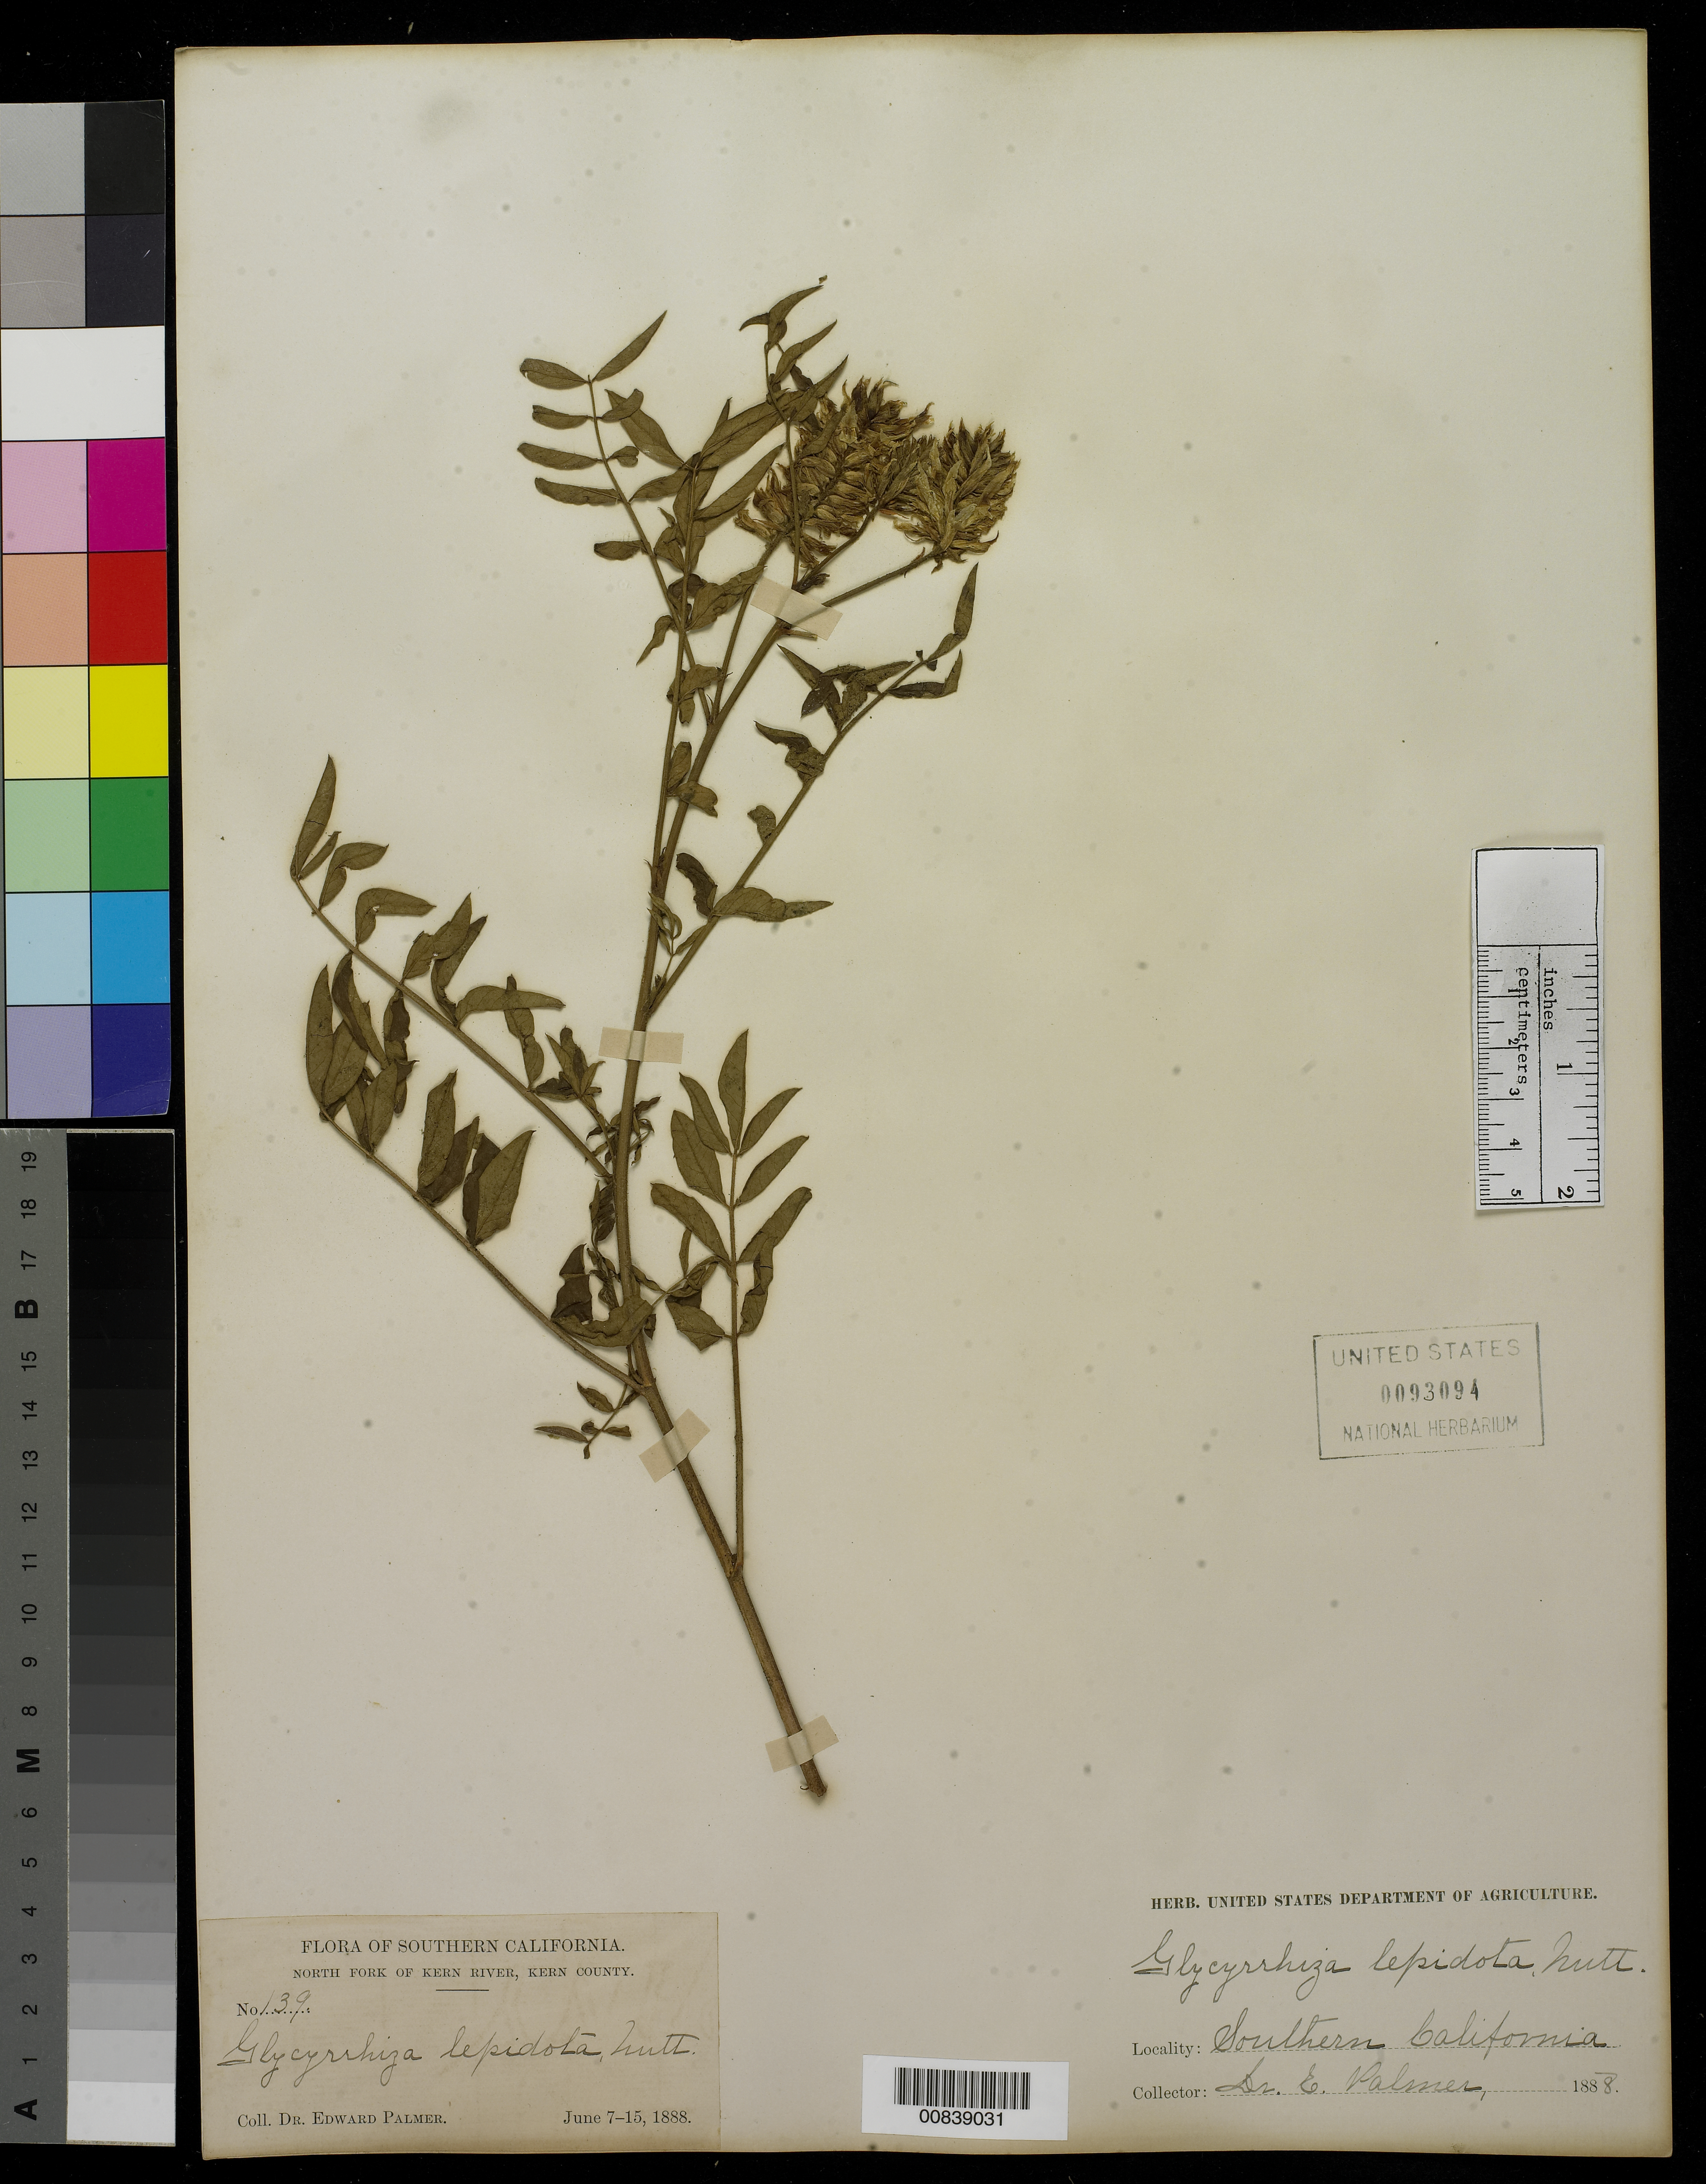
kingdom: Plantae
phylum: Tracheophyta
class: Magnoliopsida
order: Fabales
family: Fabaceae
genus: Glycyrrhiza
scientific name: Glycyrrhiza lepidota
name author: Pursh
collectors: E. Palmer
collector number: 139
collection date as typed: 07 Jun 1888 to 15 Jun 1888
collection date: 1888-06-07/1888-06-15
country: United States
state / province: California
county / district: Kern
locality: North Fork of kern River, Kern County, California.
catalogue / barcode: US 93094